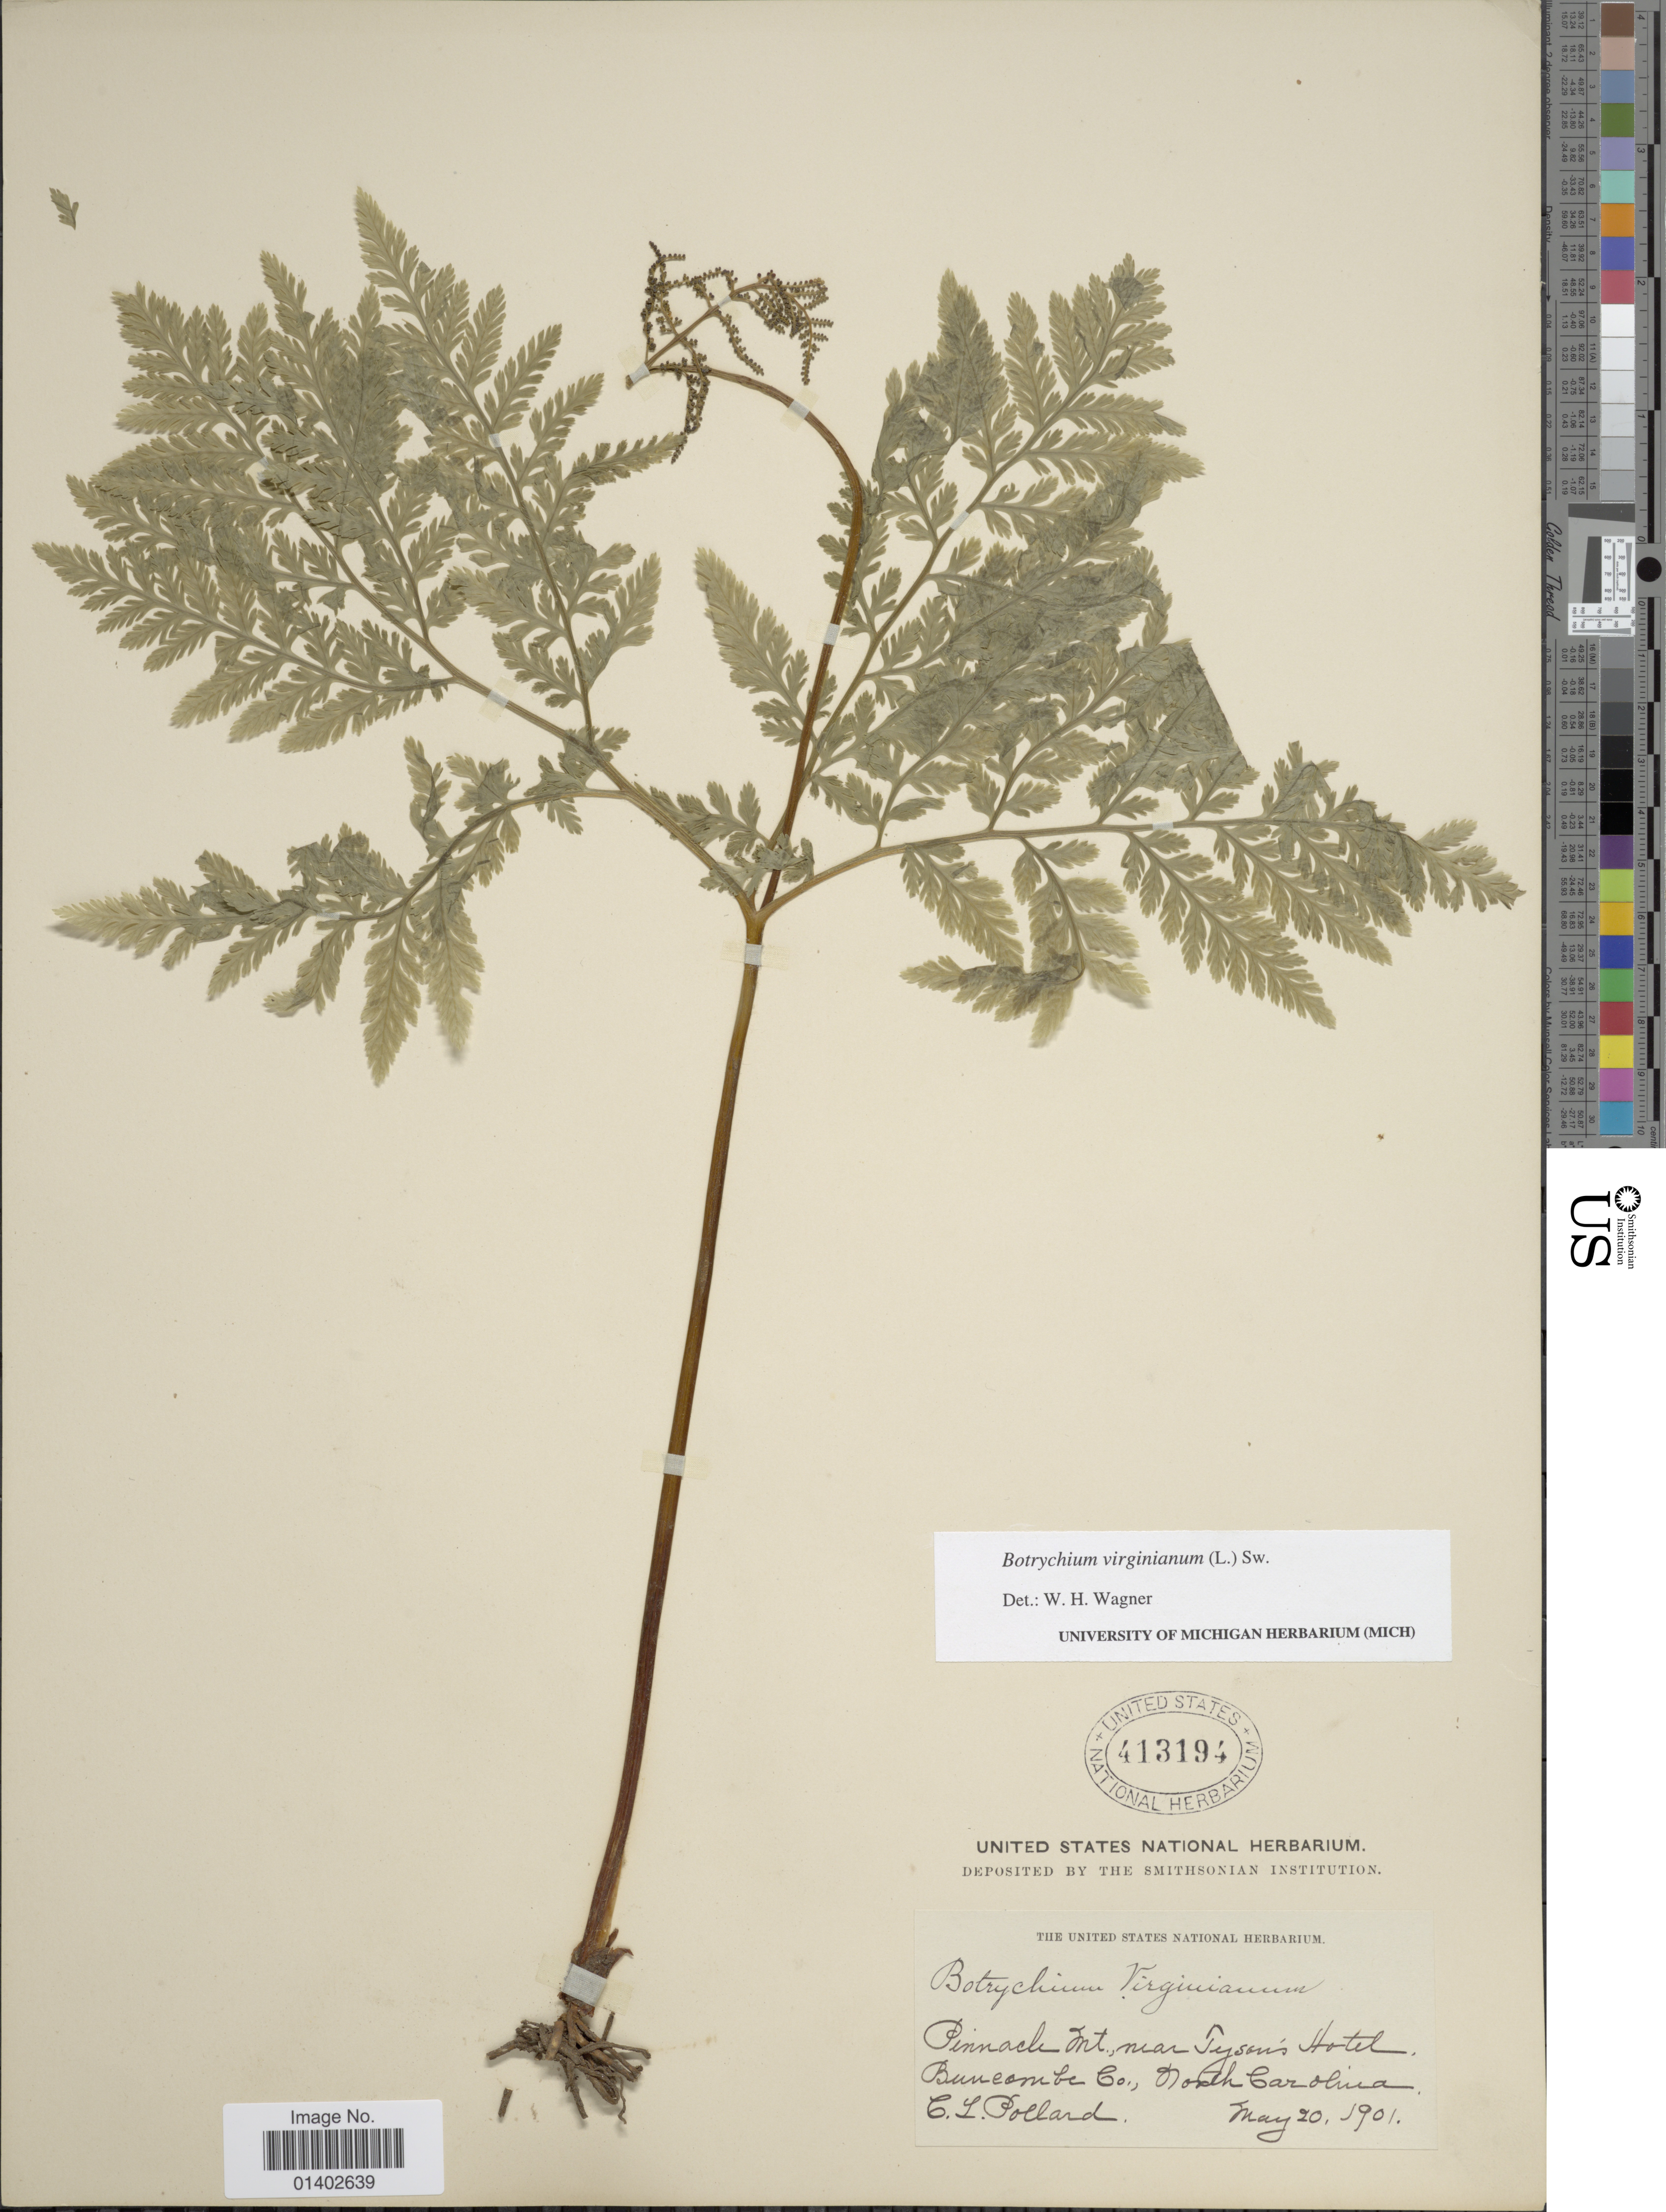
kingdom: Plantae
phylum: Tracheophyta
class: Polypodiopsida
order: Ophioglossales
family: Ophioglossaceae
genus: Botrychium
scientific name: Botrychium virginianum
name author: (L.) Sw.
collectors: C. L. Pollard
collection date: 1901-05-20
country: United States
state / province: North Carolina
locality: Pinnacle Mt., near Tyson's Hotel, Buncombe Co.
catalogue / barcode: US 413194